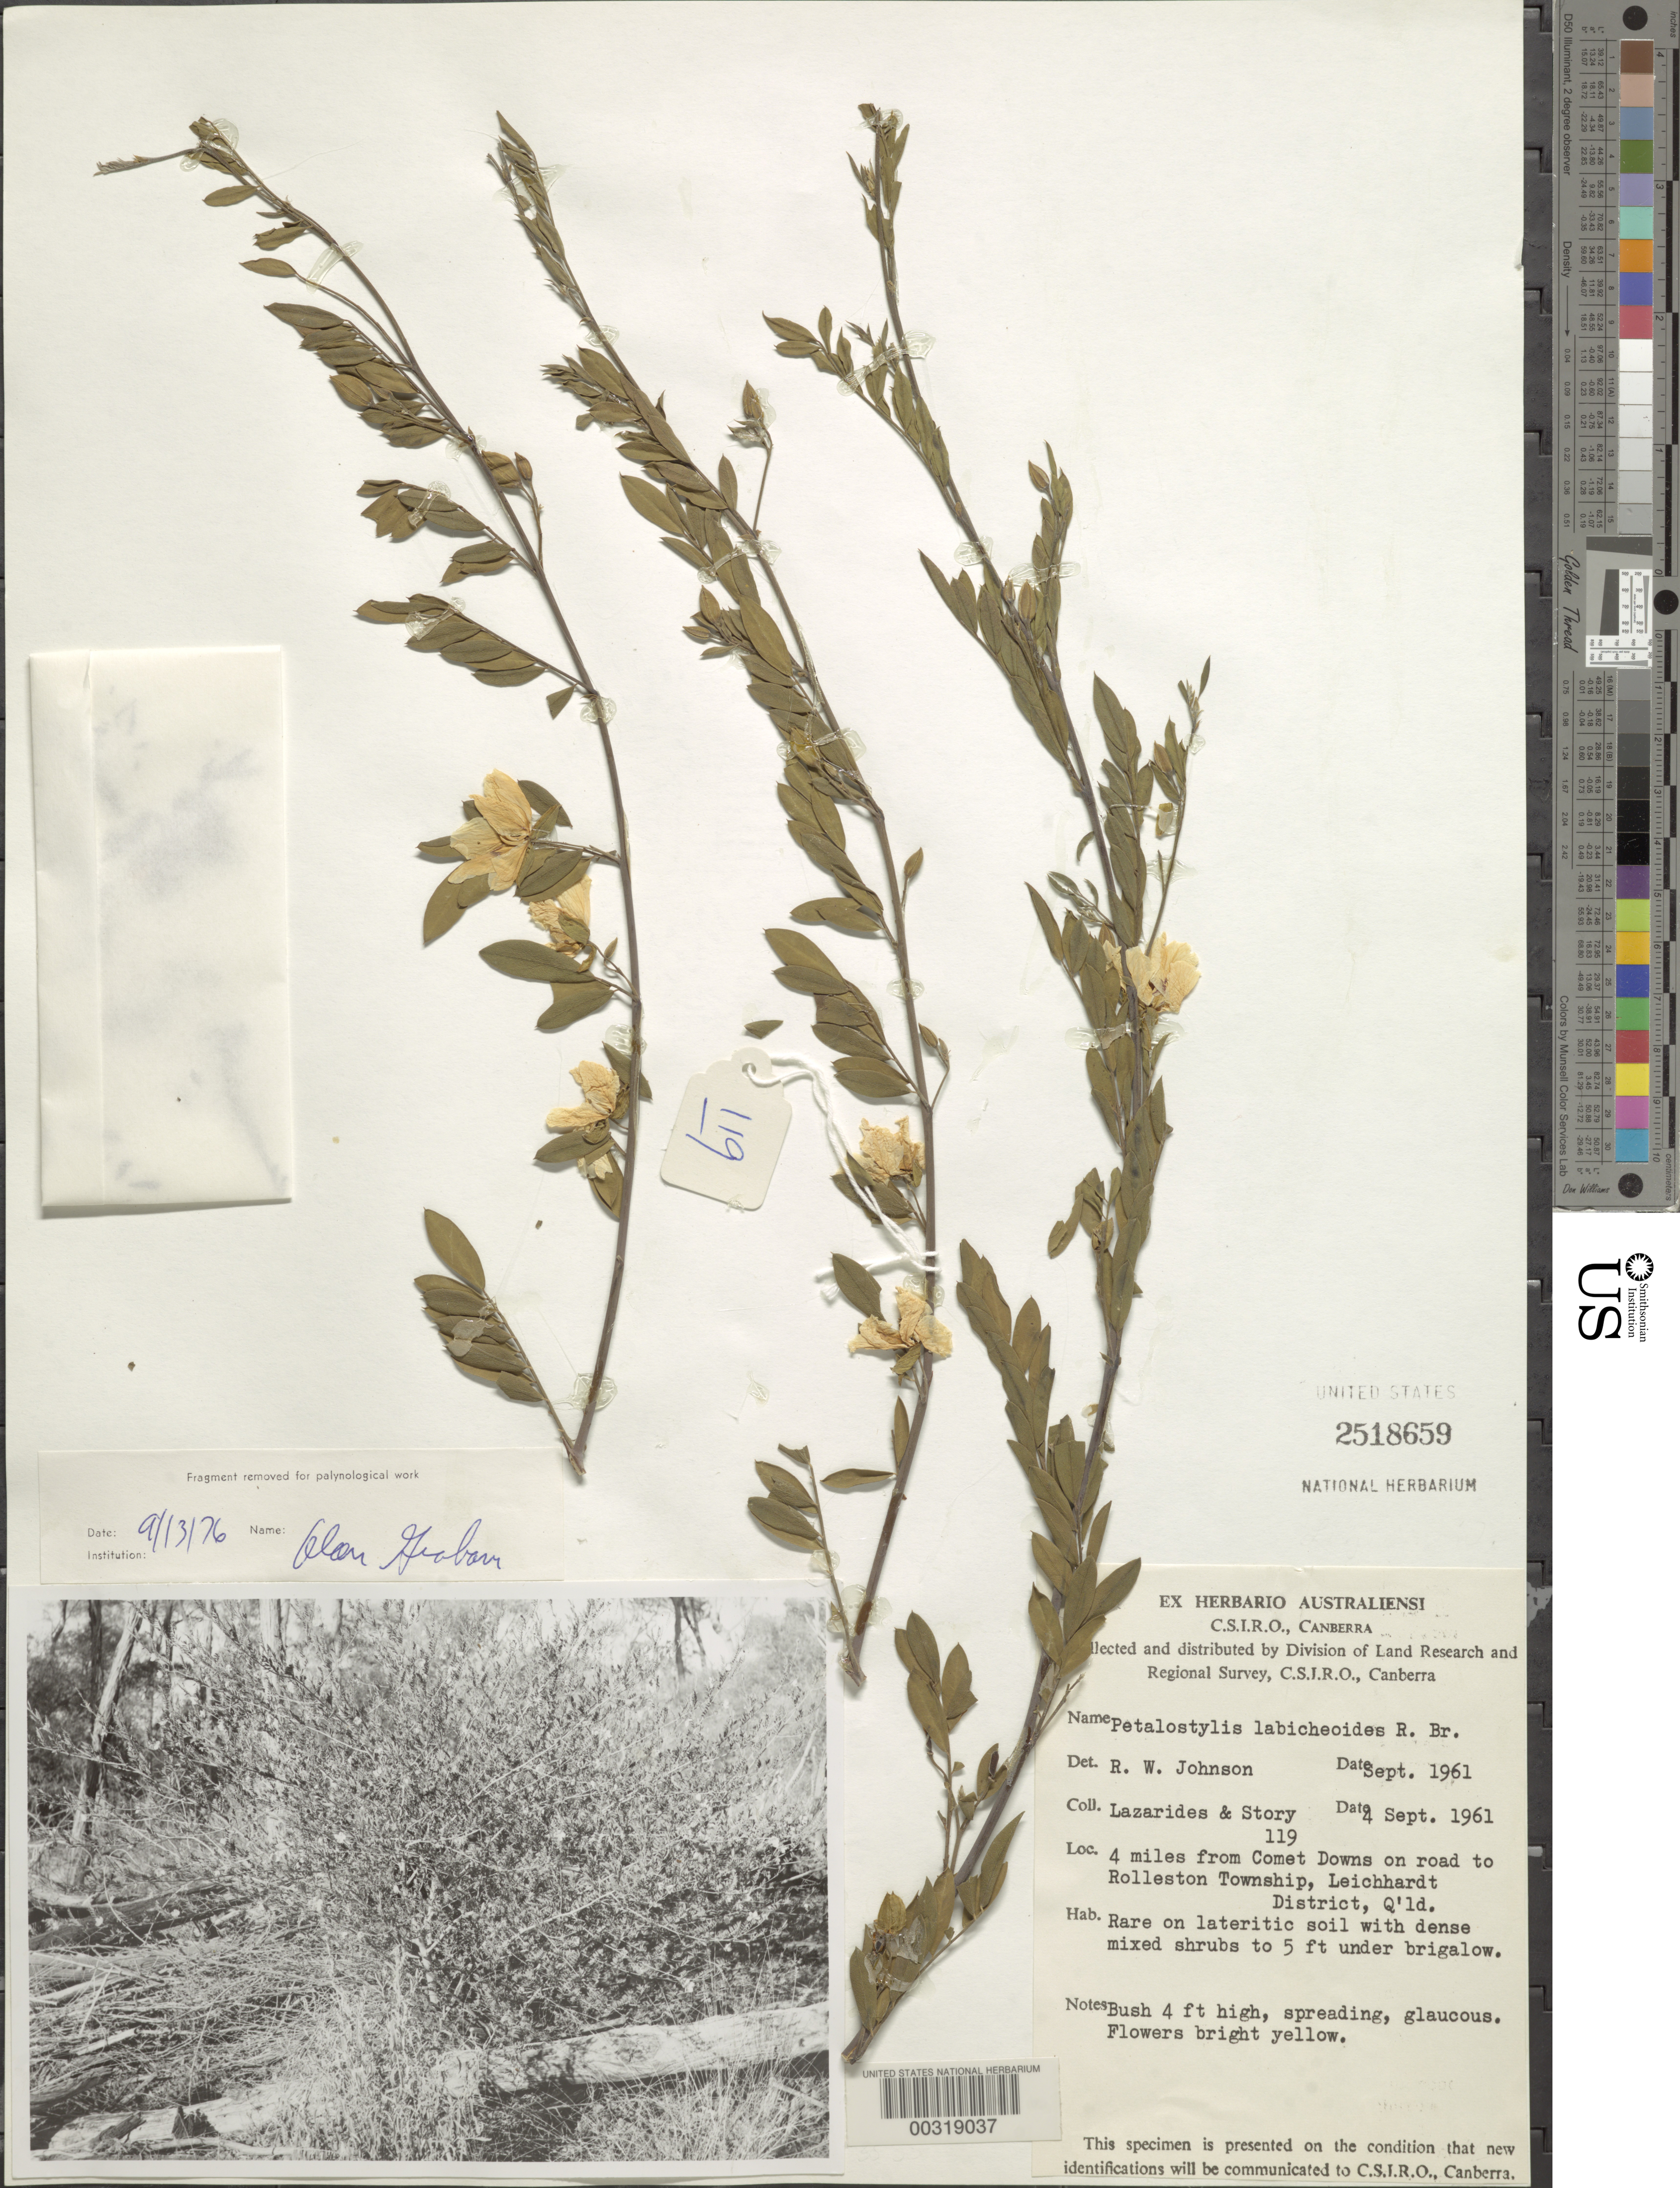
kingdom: Plantae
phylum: Tracheophyta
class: Magnoliopsida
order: Fabales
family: Fabaceae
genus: Petalostylis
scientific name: Petalostylis labicheoides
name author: R. Br.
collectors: M. Lazarides & -. Story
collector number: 119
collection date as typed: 04 Sep 1961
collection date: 1961-09-04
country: Australia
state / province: Queensland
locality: Leichhardt dist. (?), 4 mi from comet downs on road to rolleston township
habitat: Lateritic soil with dense shrubs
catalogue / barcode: US 2518659